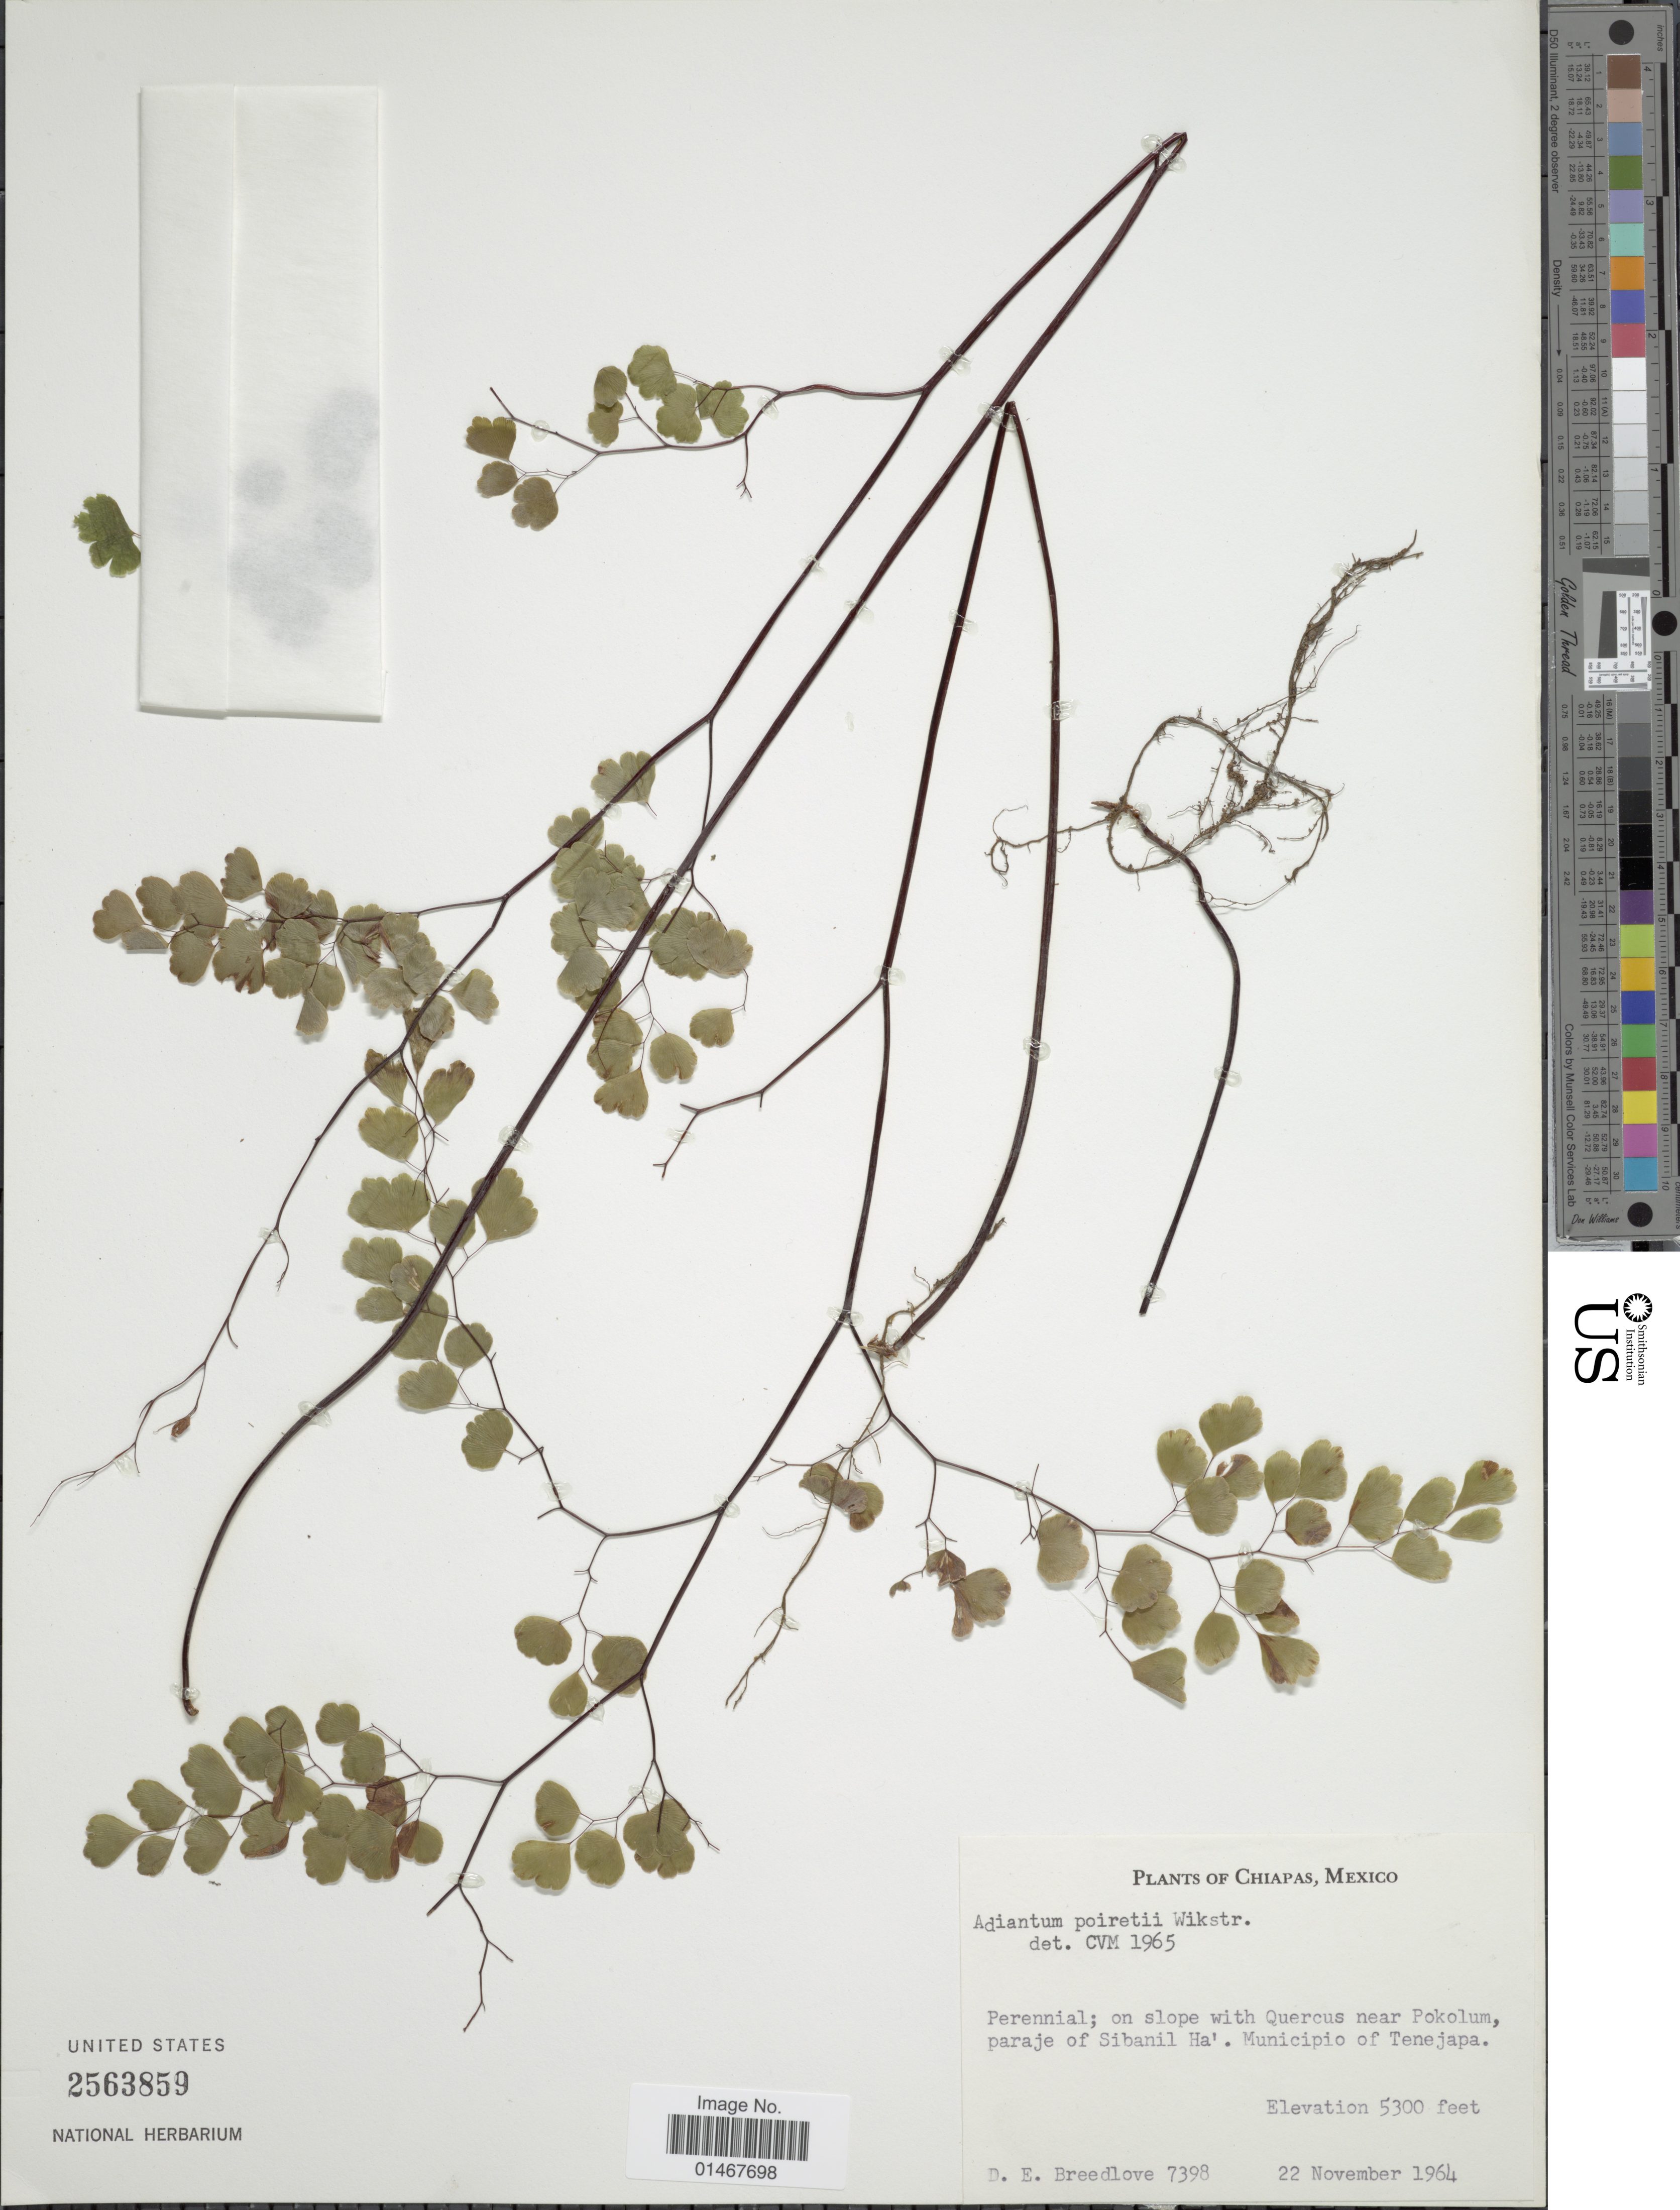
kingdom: Plantae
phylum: Tracheophyta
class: Polypodiopsida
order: Polypodiales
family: Pteridaceae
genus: Adiantum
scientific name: Adiantum poiretii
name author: Wikstr.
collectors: D. E. Breedlove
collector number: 7398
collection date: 1964-11-22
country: Mexico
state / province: Chiapas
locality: On slope with Quercus near Pokolum, paraje of Sibanil Ha'Municpio of Tenejapa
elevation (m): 1615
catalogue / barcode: US 2563859